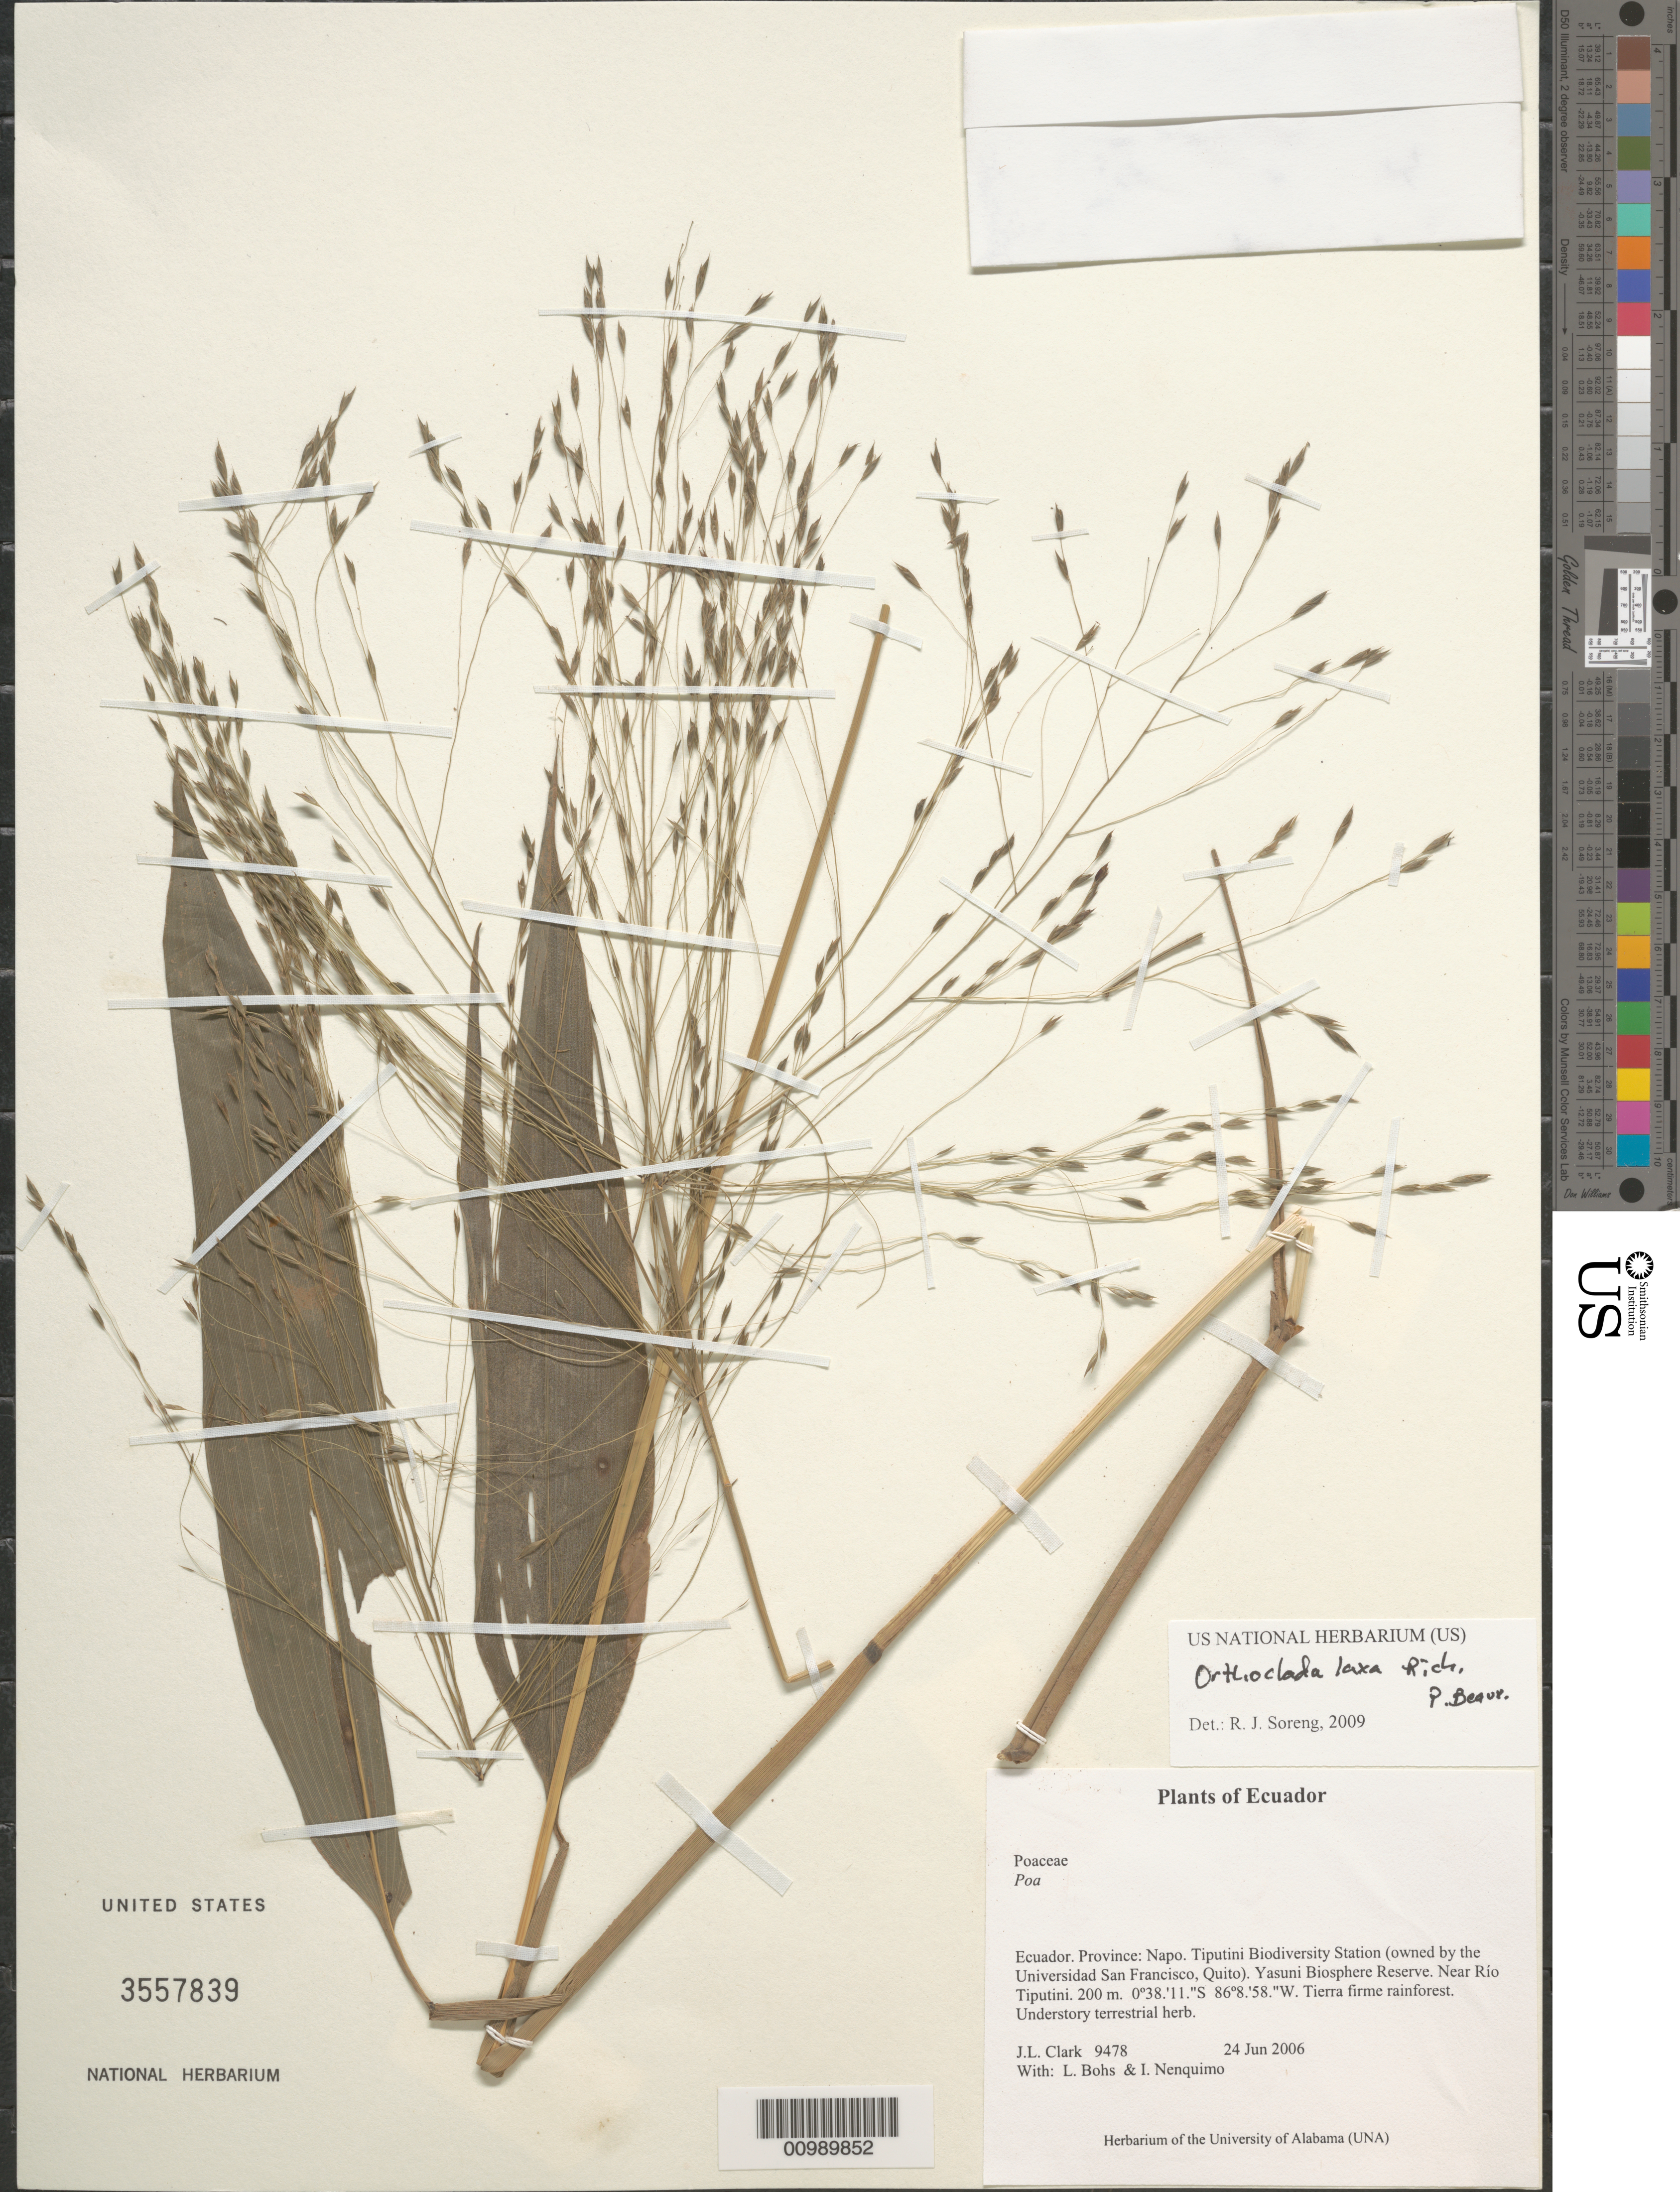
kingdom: Plantae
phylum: Tracheophyta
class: Liliopsida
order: Poales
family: Poaceae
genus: Orthoclada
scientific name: Orthoclada laxa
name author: P. Beauv.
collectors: J. L. Clark, L. A. Bohs & I. Nenquimo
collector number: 9478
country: Ecuador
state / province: Napo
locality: Yasuni Biosphere Reserve, Tiputini Biodiversity Station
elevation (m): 200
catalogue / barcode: US 3557839